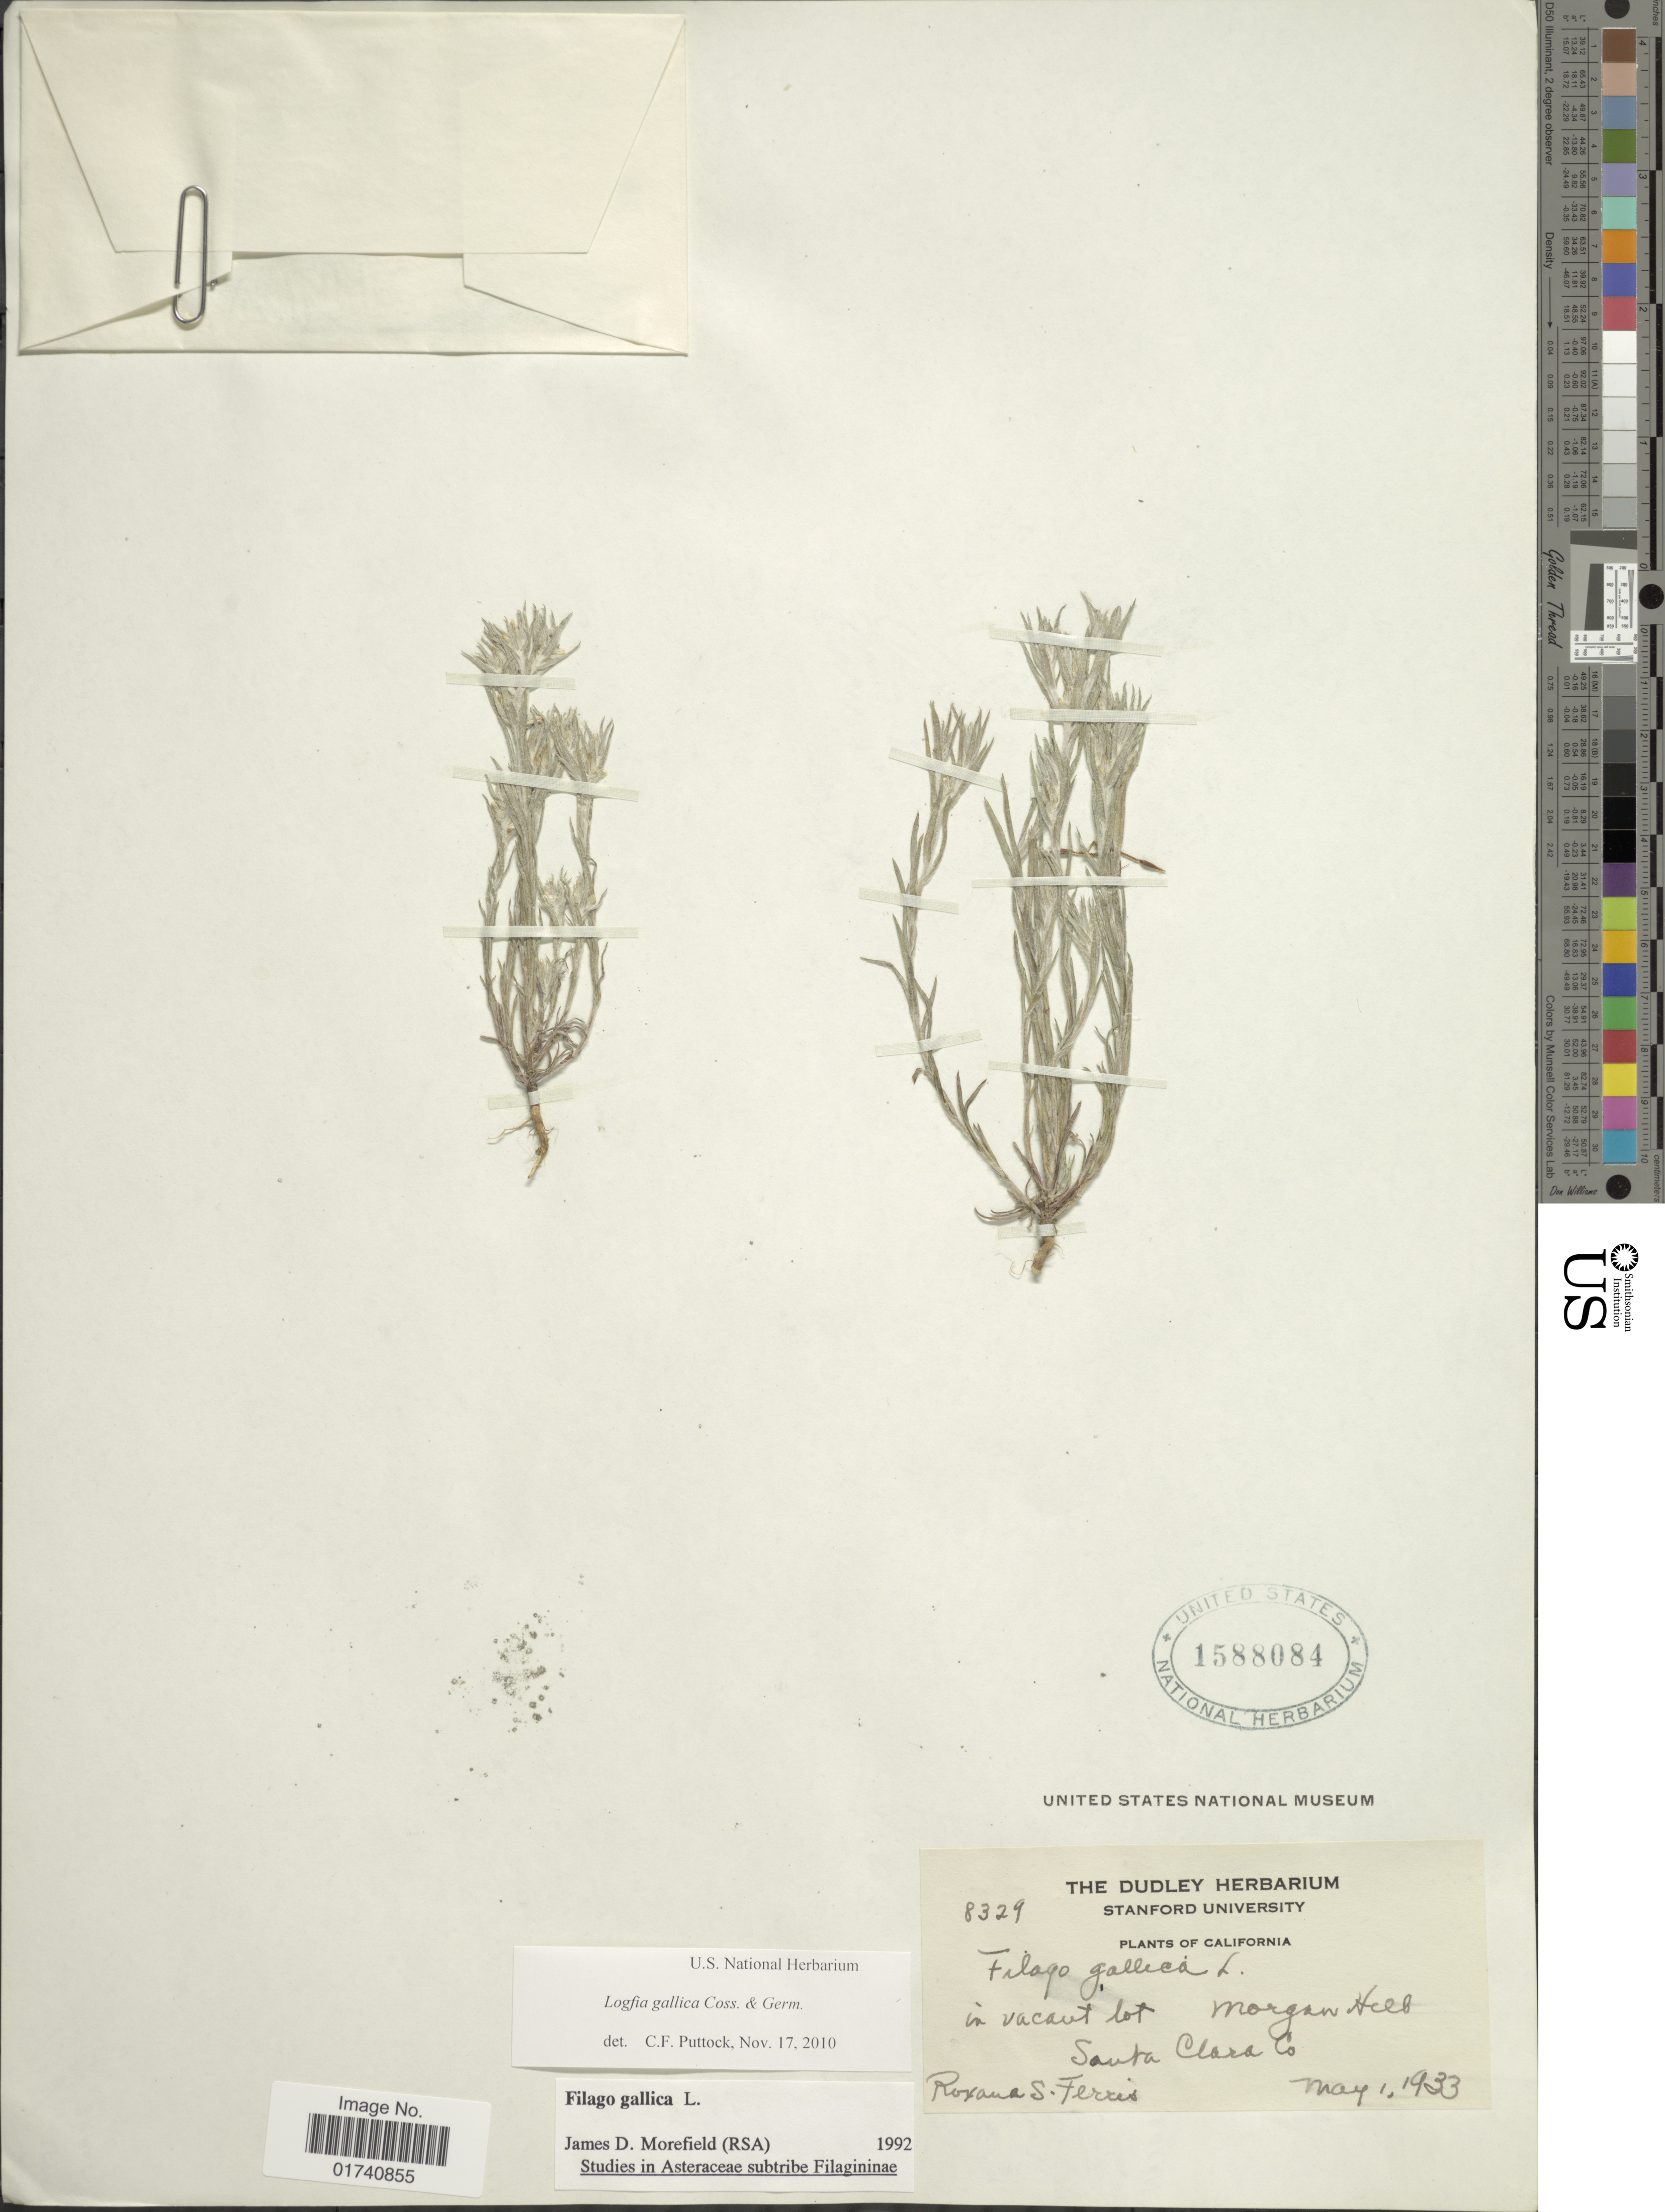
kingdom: Plantae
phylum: Tracheophyta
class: Magnoliopsida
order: Asterales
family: Asteraceae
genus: Logfia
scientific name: Logfia gallica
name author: (L.) Coss. & Germ.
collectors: R. S. Ferris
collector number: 8329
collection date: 1933-05-01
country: United States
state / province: California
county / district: Santa Clara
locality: In vacant lot. Morgan Helb. Santa Clara Co.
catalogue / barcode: US 1588084